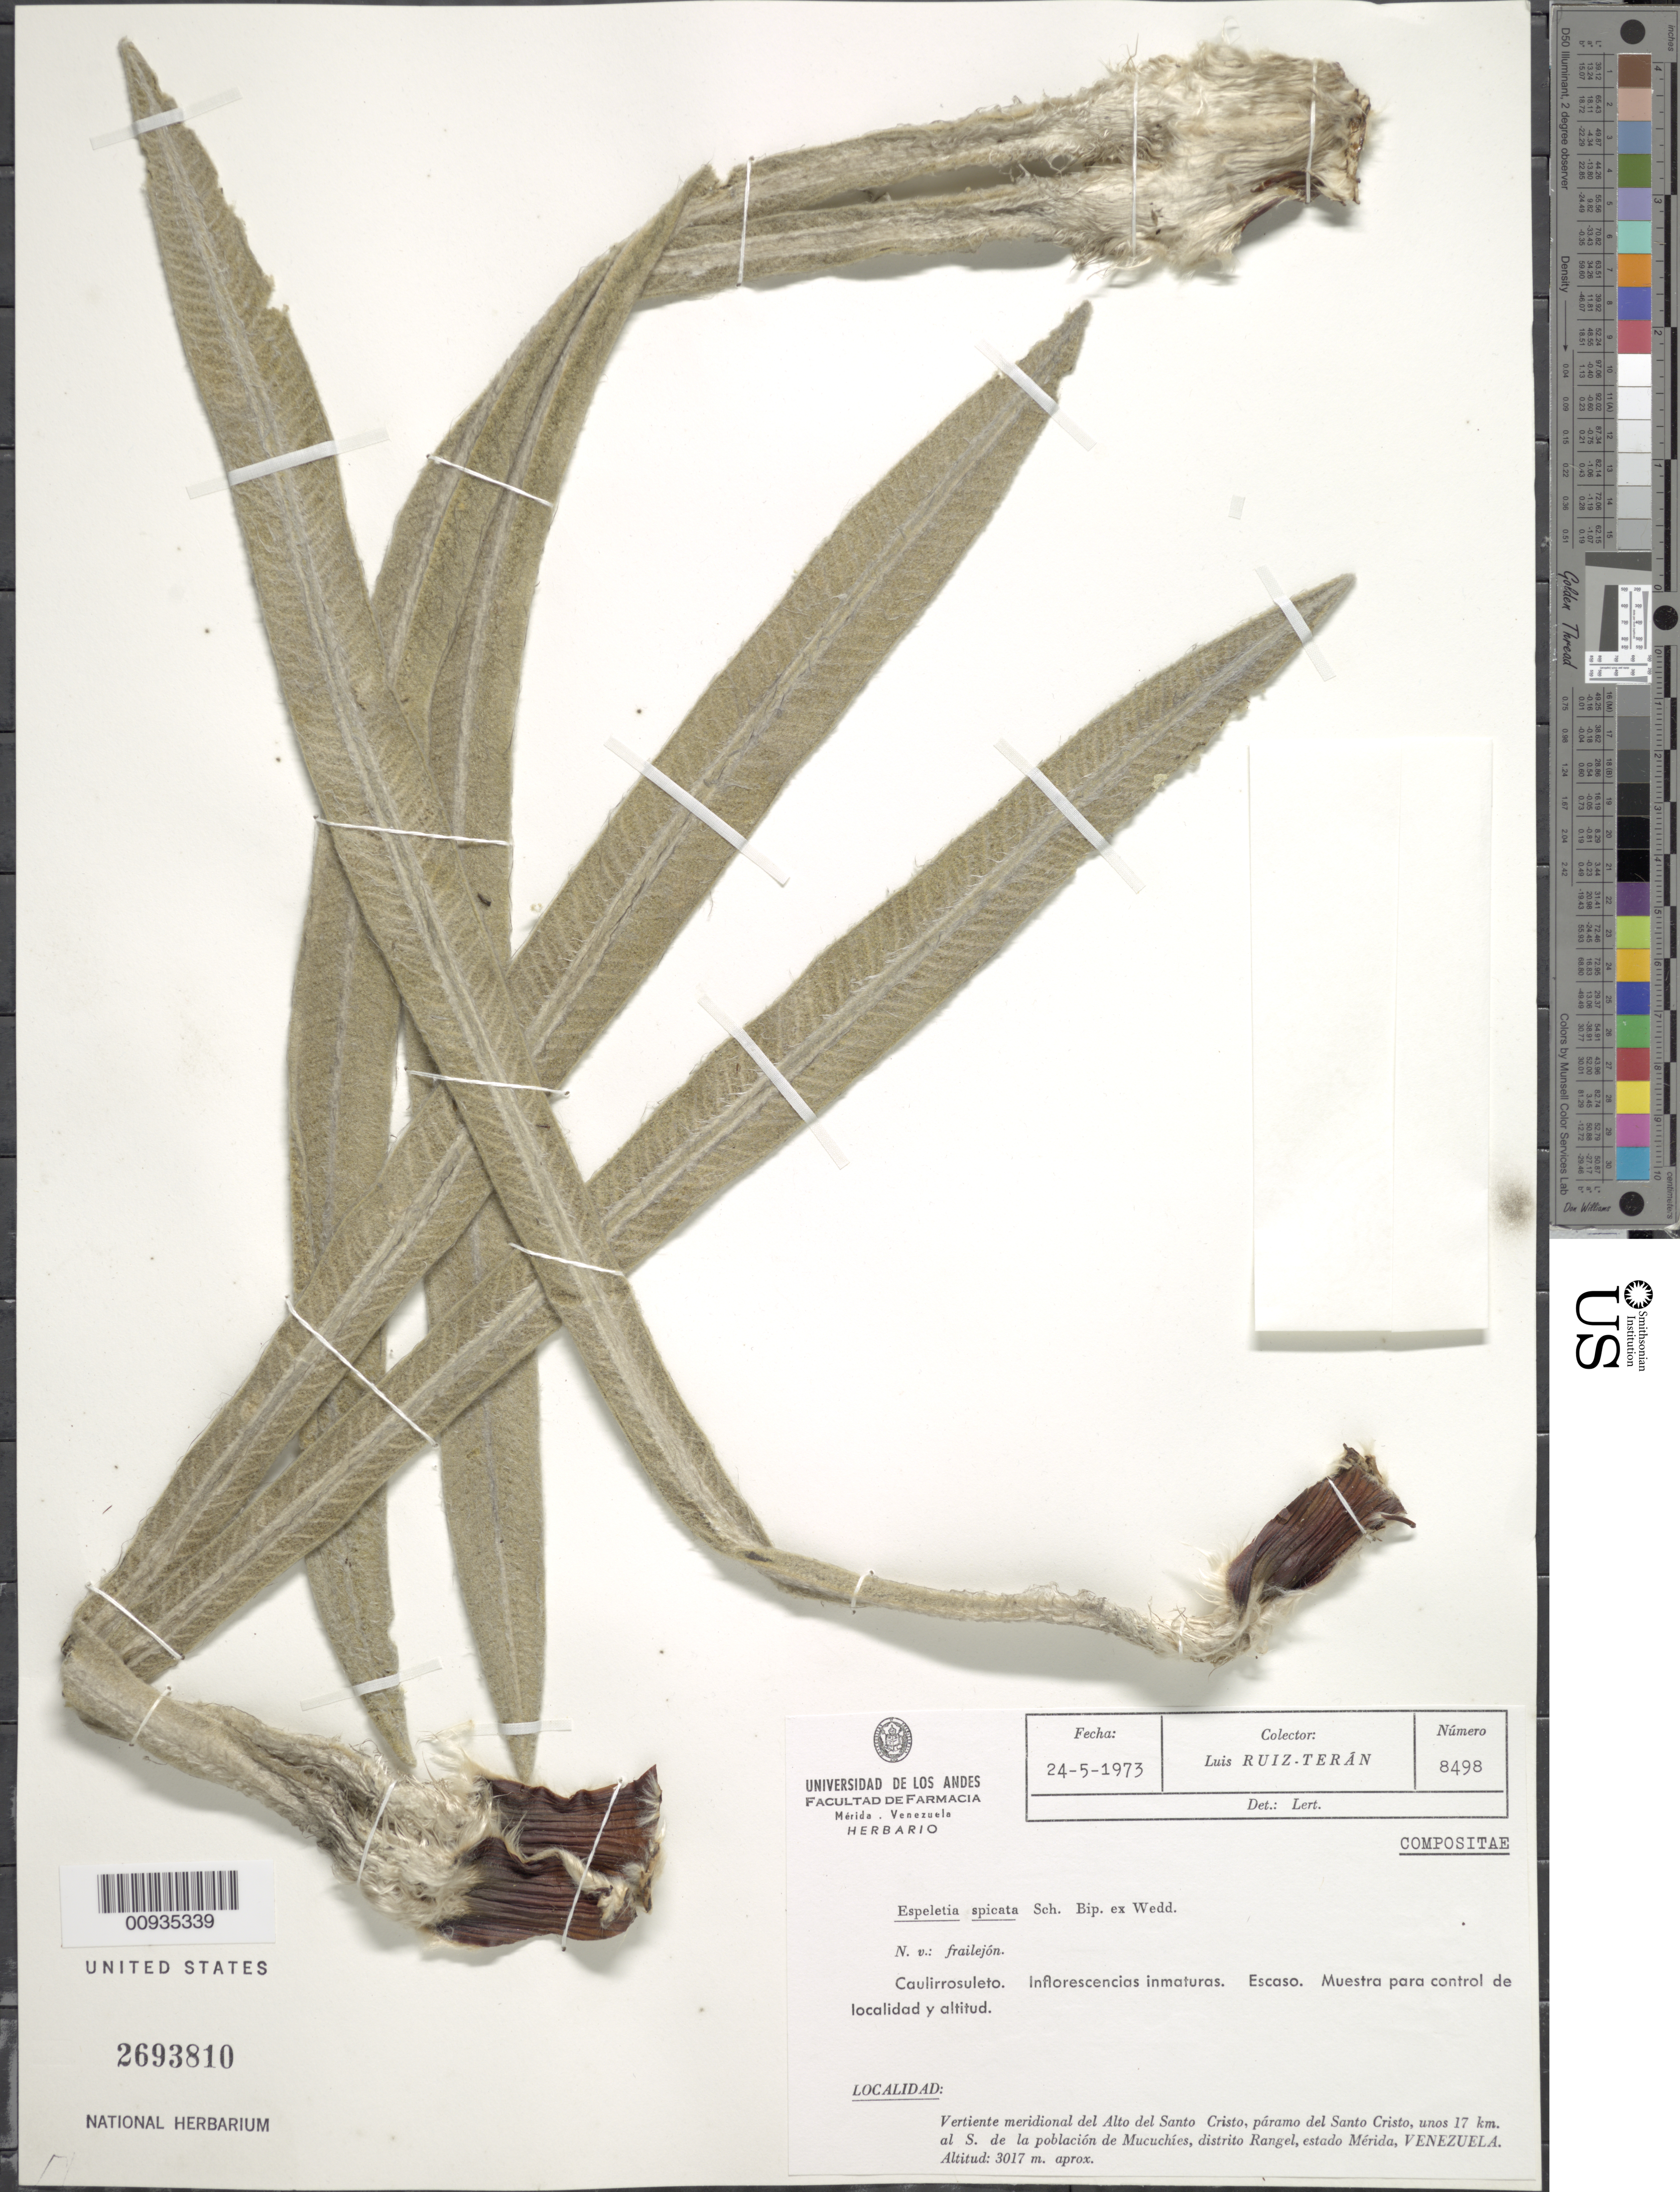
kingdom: Plantae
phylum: Tracheophyta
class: Magnoliopsida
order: Asterales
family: Asteraceae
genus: Coespeletia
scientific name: Coespeletia spicata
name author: (Sch. Bip. ex Wedd.) Cuatrec.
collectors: L. Teran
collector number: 8498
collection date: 1973-05-24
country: Venezuela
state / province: Mérida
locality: Vertiente meridional del Alto del Santo Cristo, paramo del Santo Cristo, unos 17 km. al S. de la poblacion de Mucuchies, distrito Rangel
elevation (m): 3017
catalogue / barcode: US 2693810